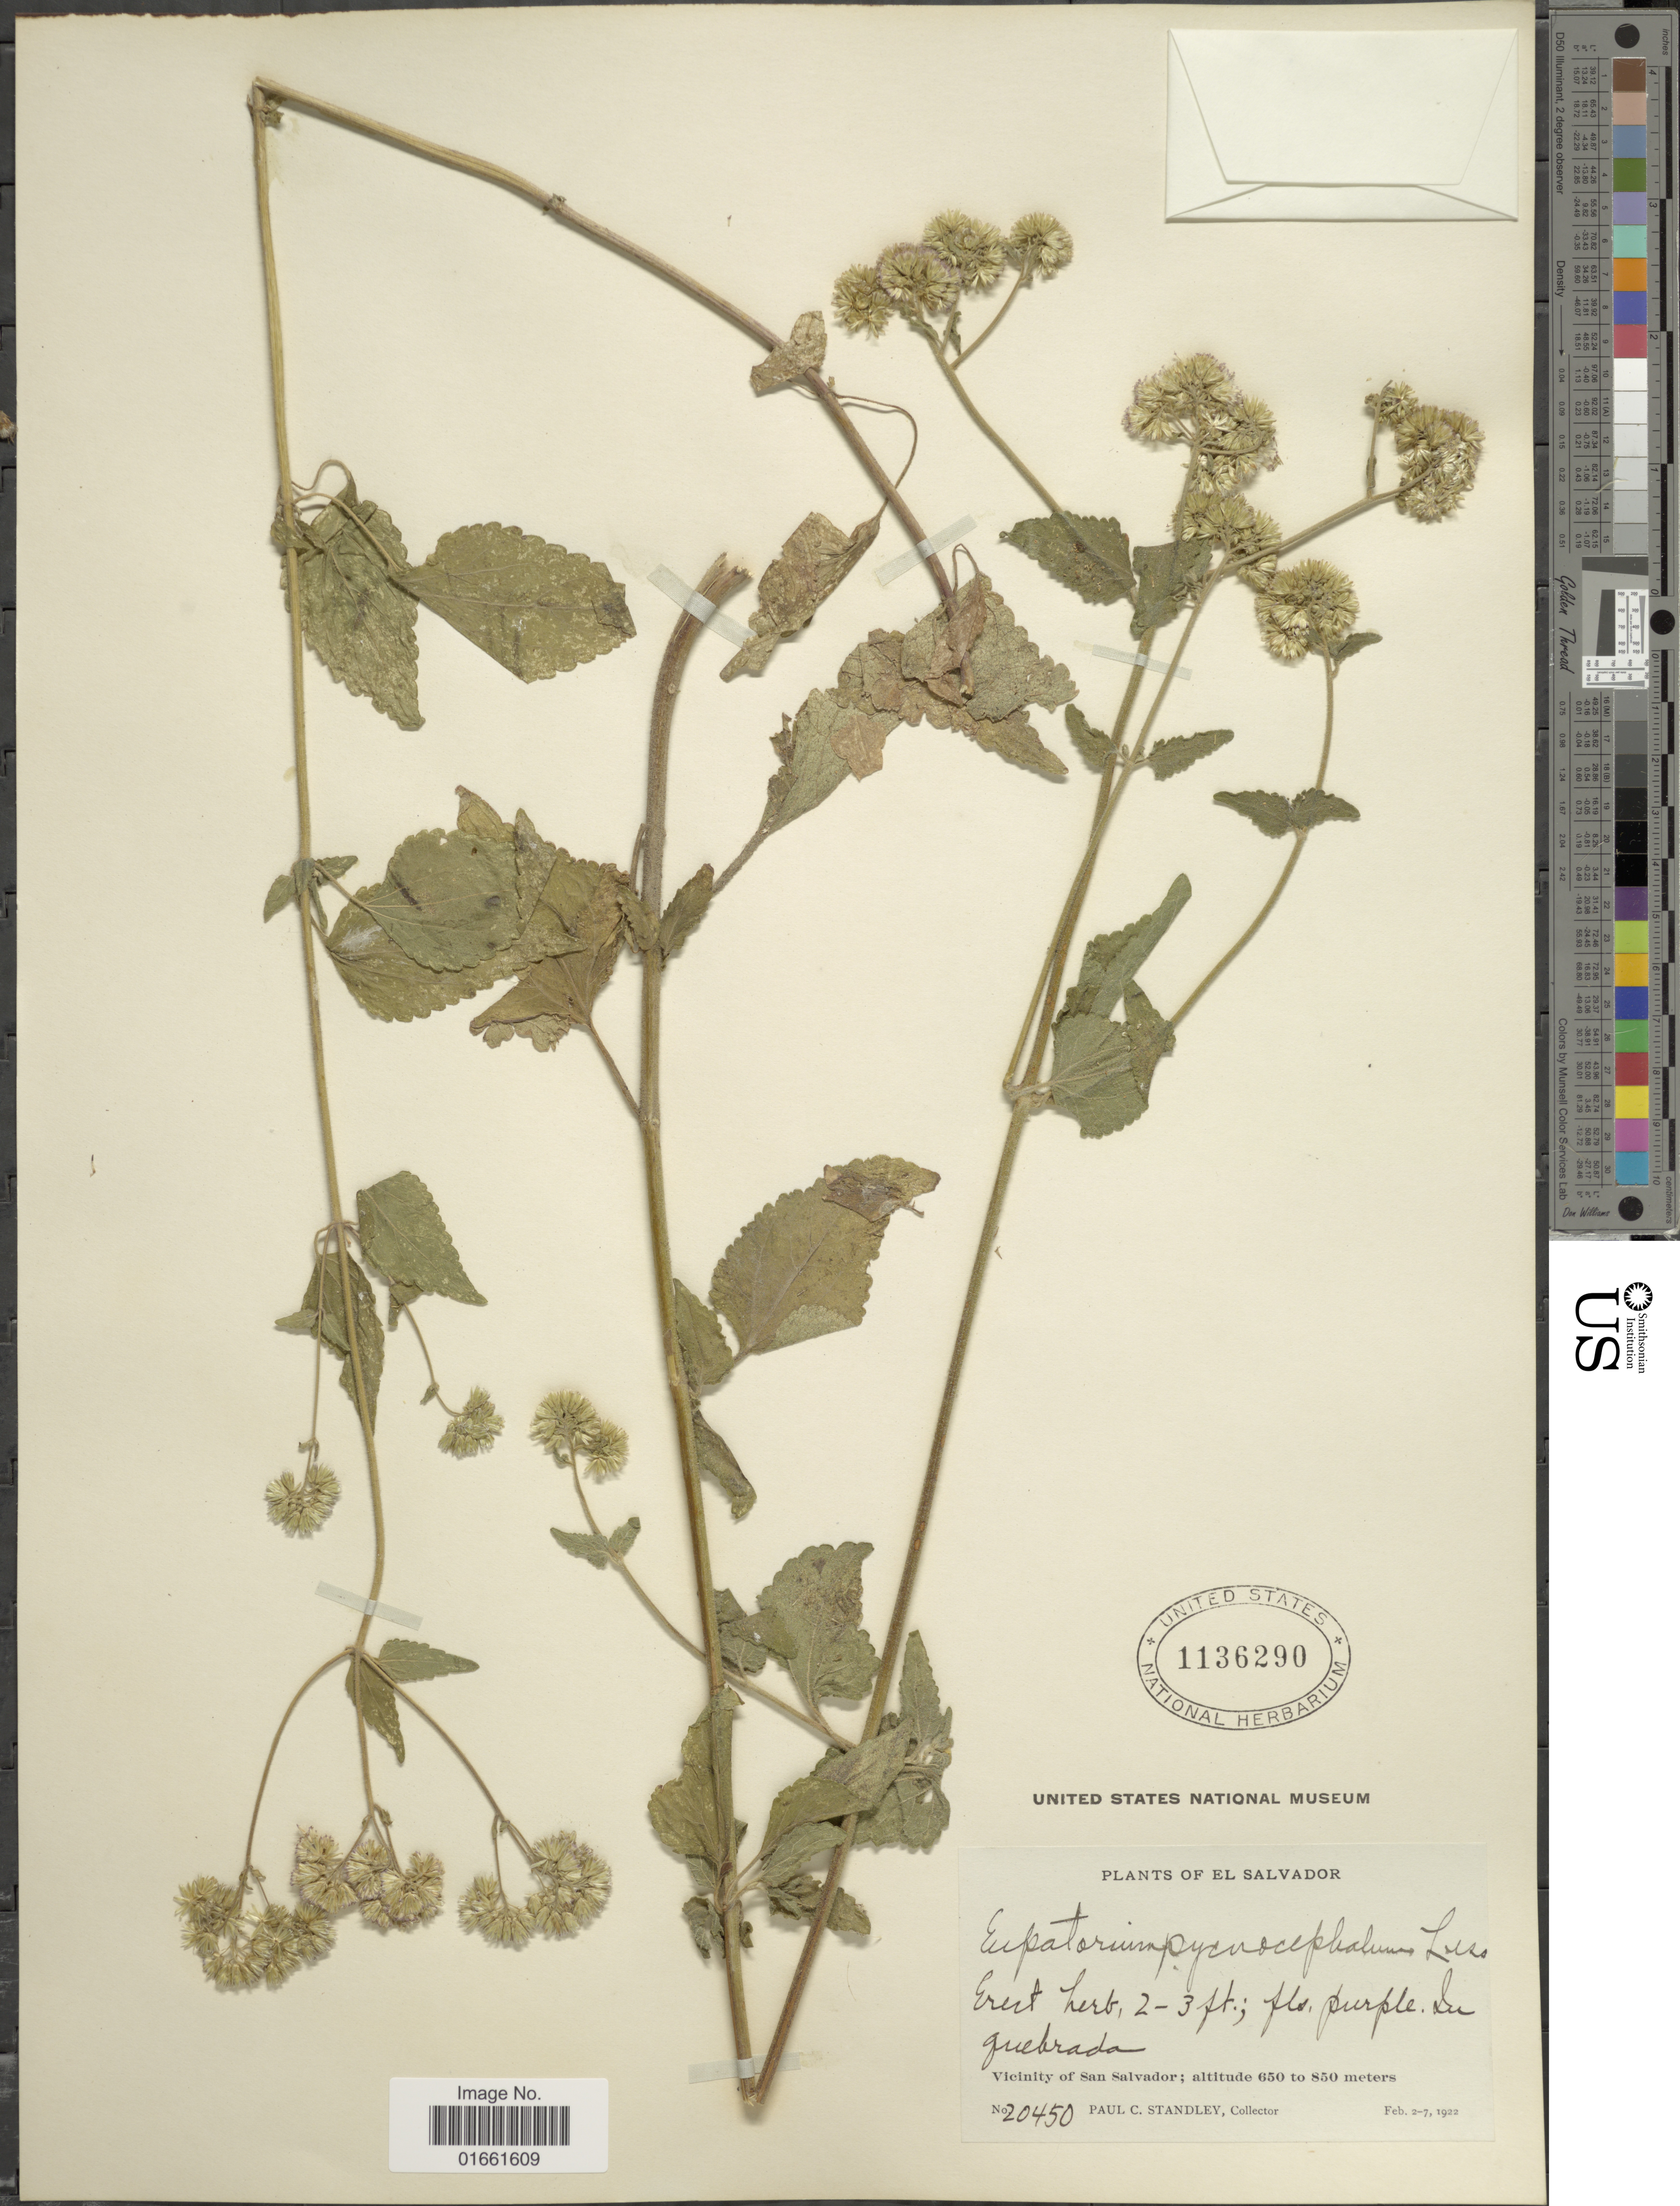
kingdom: Plantae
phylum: Tracheophyta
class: Magnoliopsida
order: Asterales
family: Asteraceae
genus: Fleischmannia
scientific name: Fleischmannia pratensis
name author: (Klatt) R.M. King & H. Rob.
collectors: P. C. Standley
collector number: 20450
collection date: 1922-02-02/1922-02-07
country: El Salvador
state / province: San Salvador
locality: Vicinity of San Salvador.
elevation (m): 650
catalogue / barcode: US 1136290